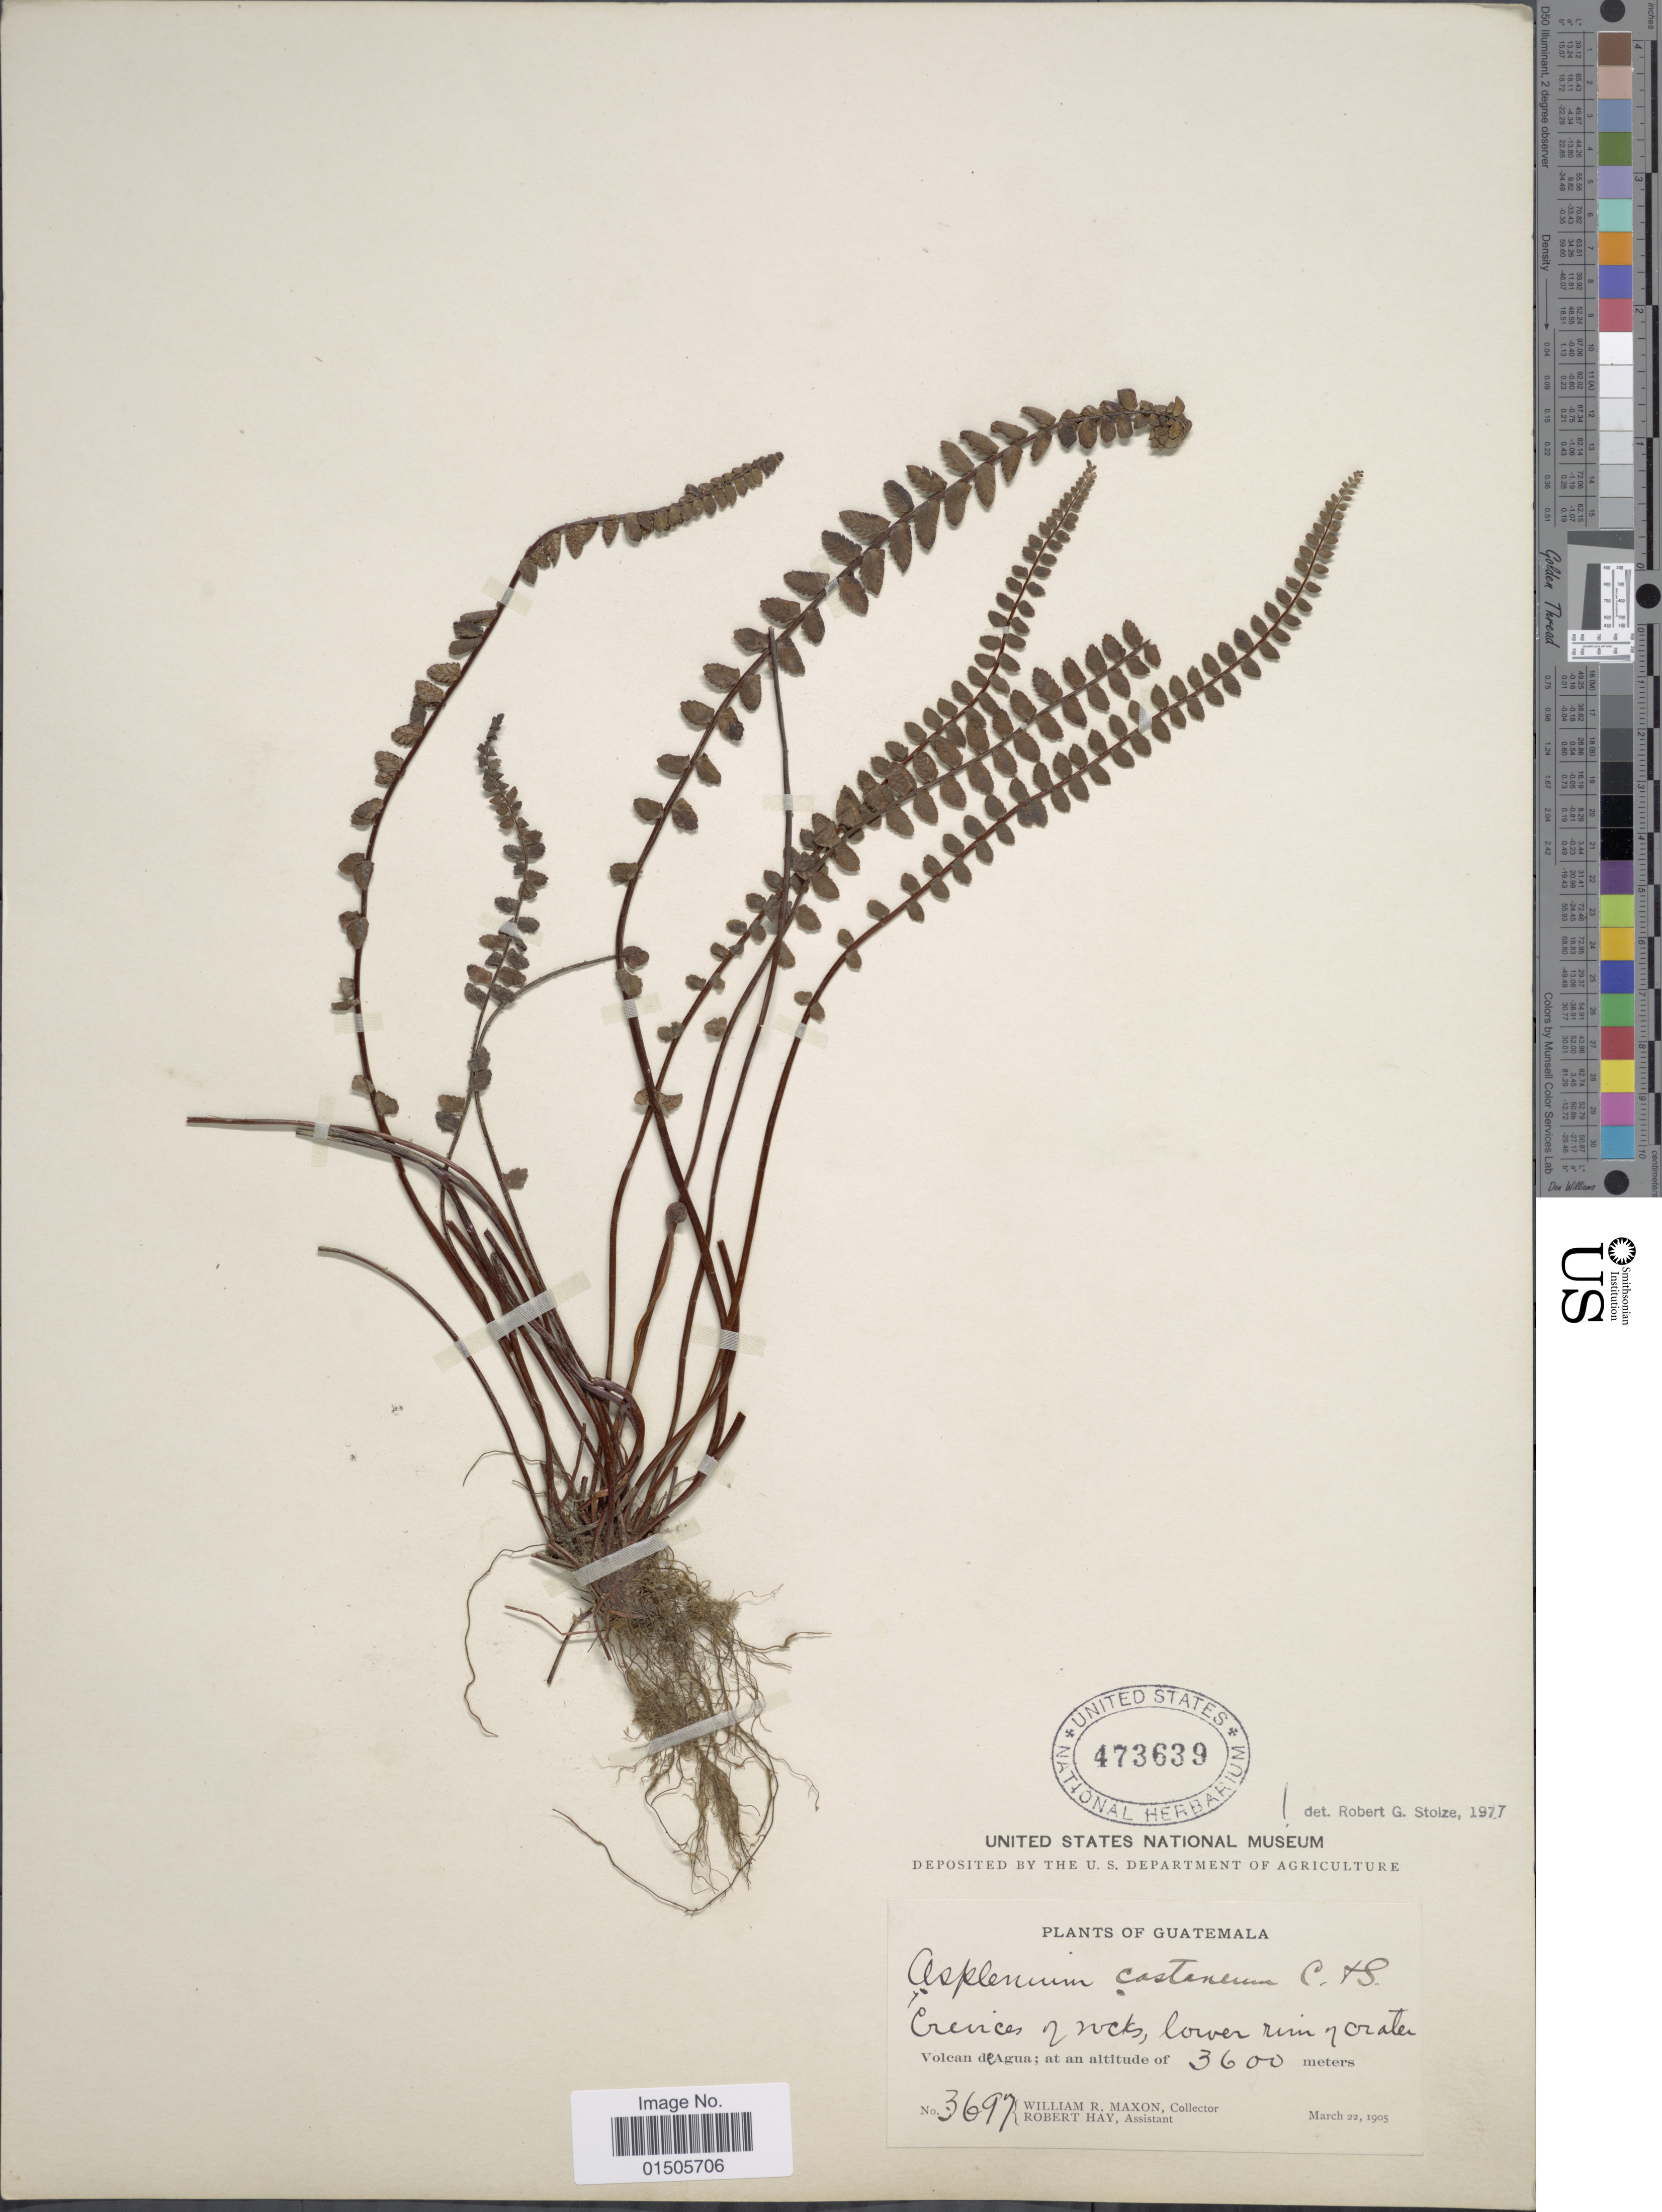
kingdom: Plantae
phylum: Tracheophyta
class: Polypodiopsida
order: Polypodiales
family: Aspleniaceae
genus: Asplenium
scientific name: Asplenium castaneum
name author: Schltdl. & Cham.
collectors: W. R. Maxon & R. H. Hay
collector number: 3697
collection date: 1905-03-22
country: Guatemala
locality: Crevices of rocks, lower rim of crater, Volcan de Agua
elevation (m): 3600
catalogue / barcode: US 473639